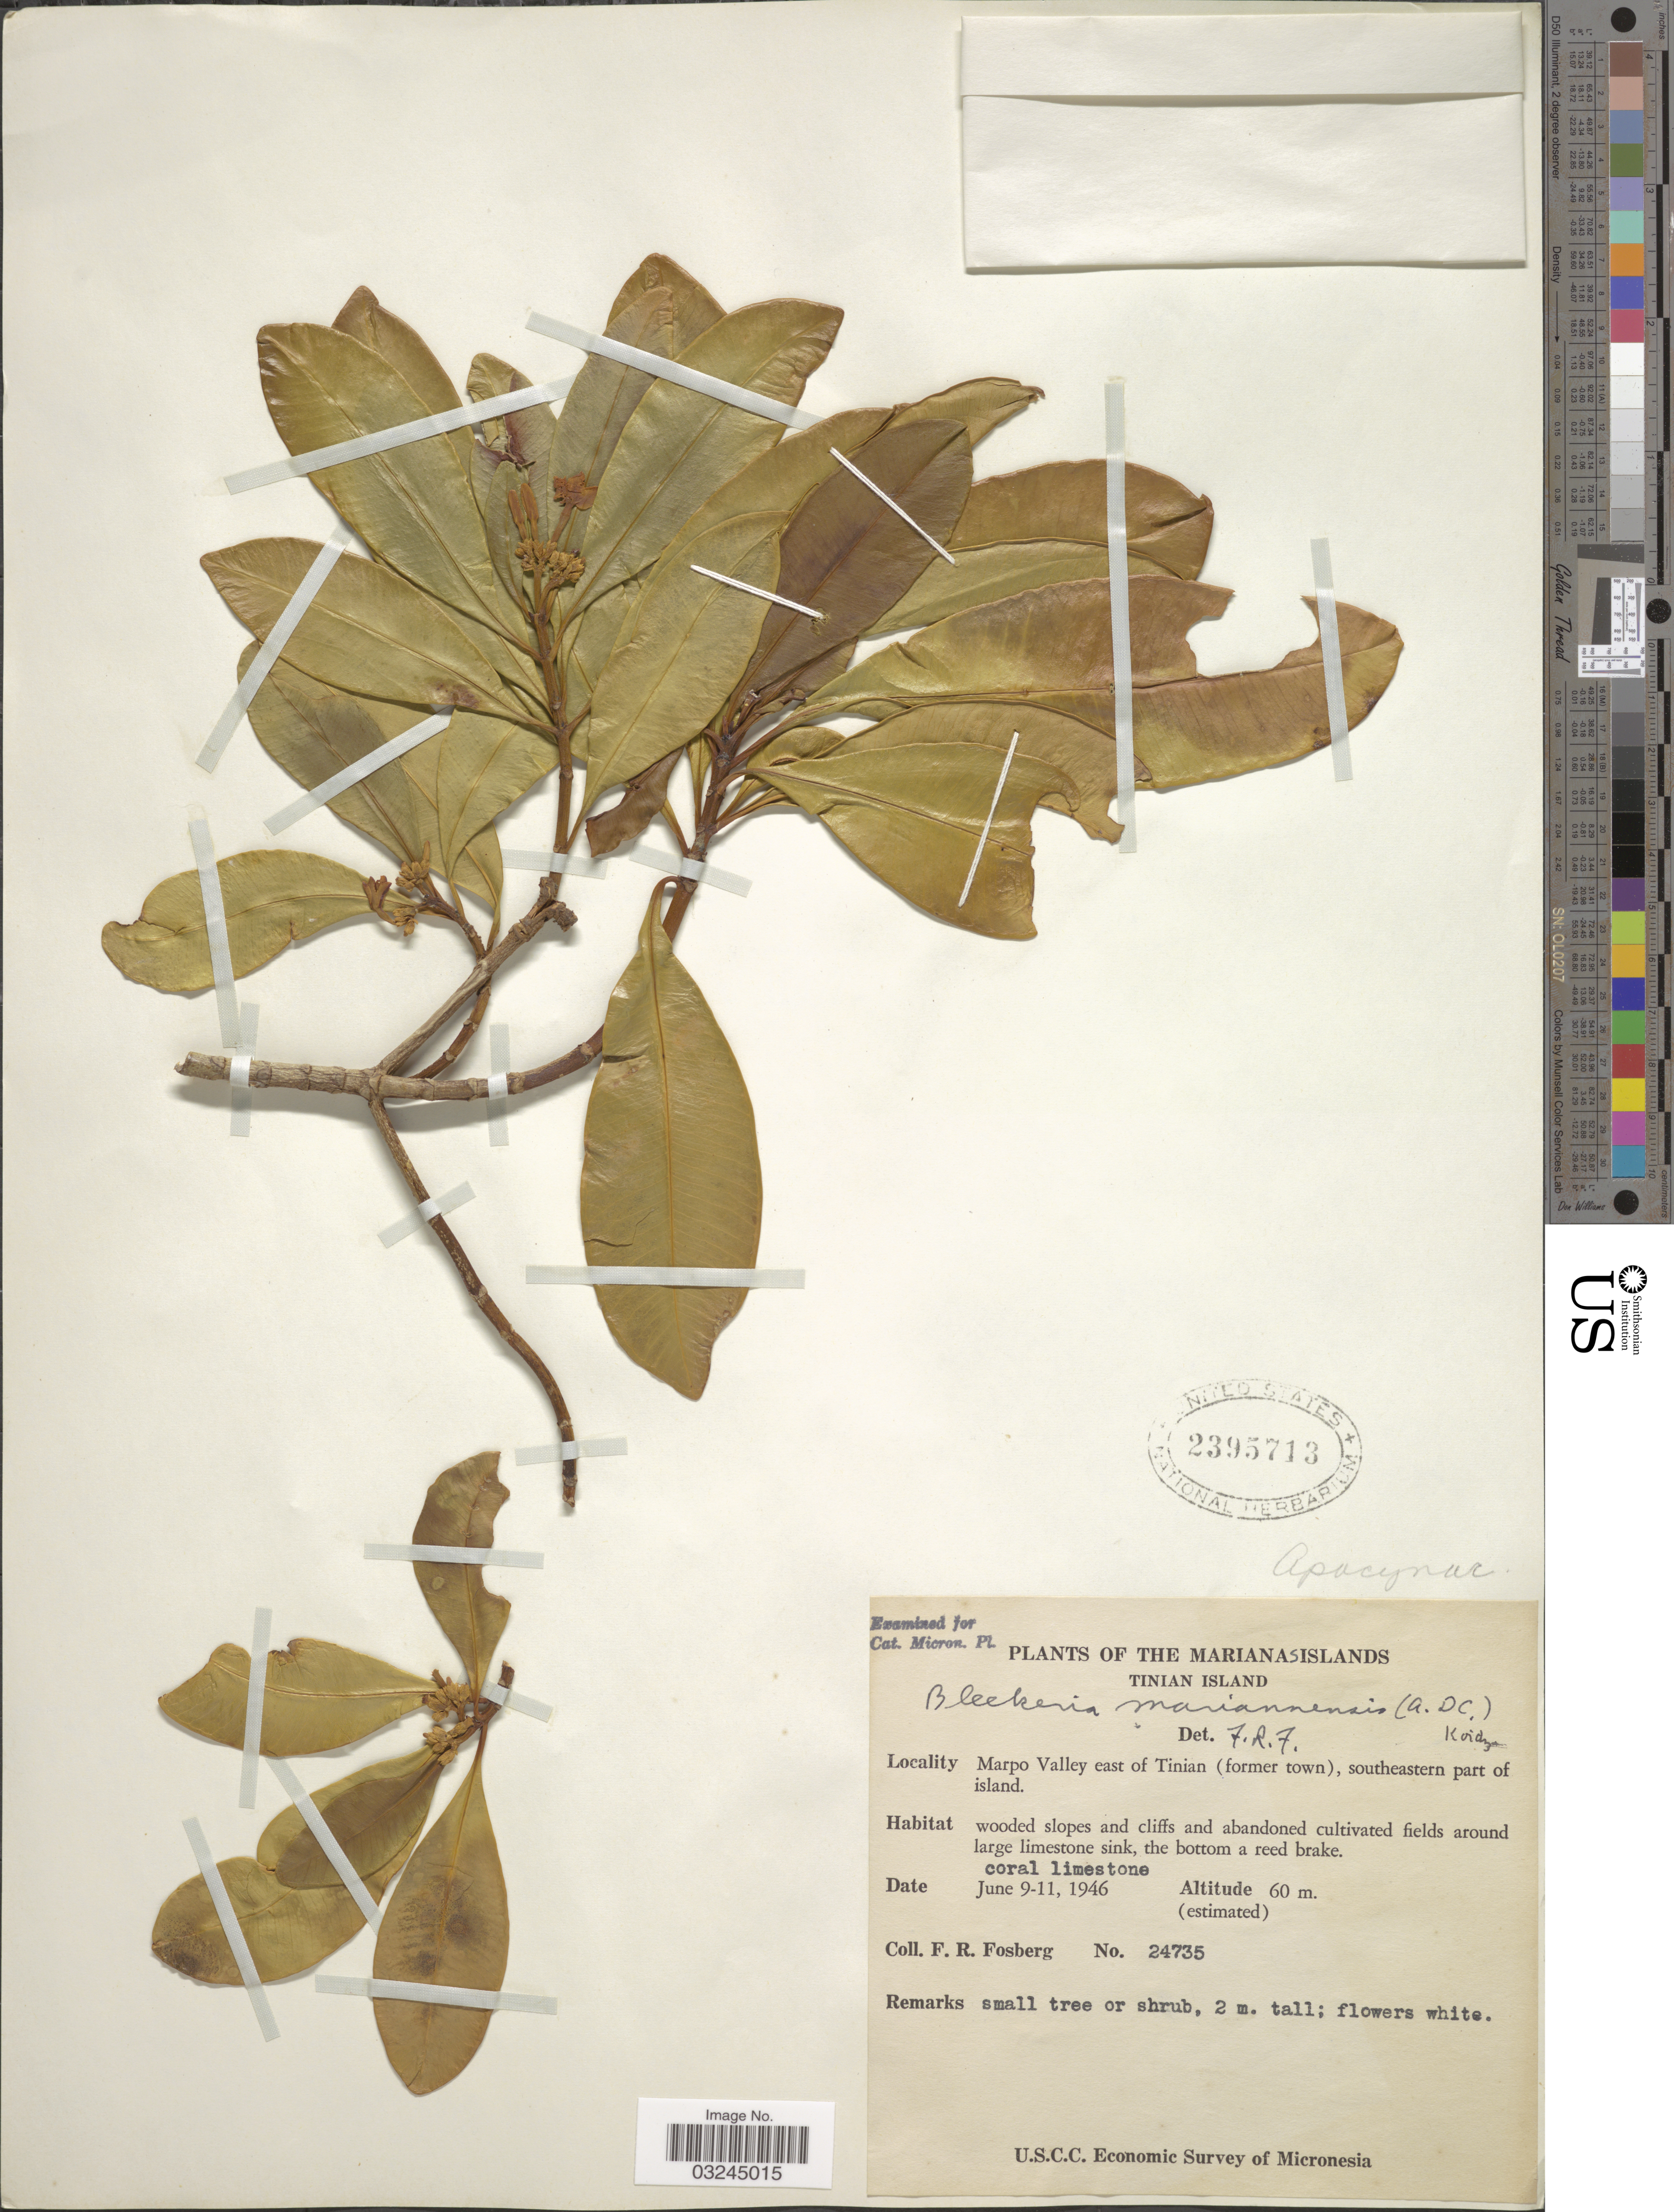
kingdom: Plantae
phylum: Tracheophyta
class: Magnoliopsida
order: Gentianales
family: Apocynaceae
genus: Ochrosia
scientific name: Ochrosia mariannensis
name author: A. DC.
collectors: F. R. Fosberg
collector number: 24735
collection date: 1946-06-09/1946-06-11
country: Northern Mariana Islands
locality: Tinian Island. Marpo Valley east of Tinian (former town), southeastern part of island.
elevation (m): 60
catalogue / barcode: US 2395713